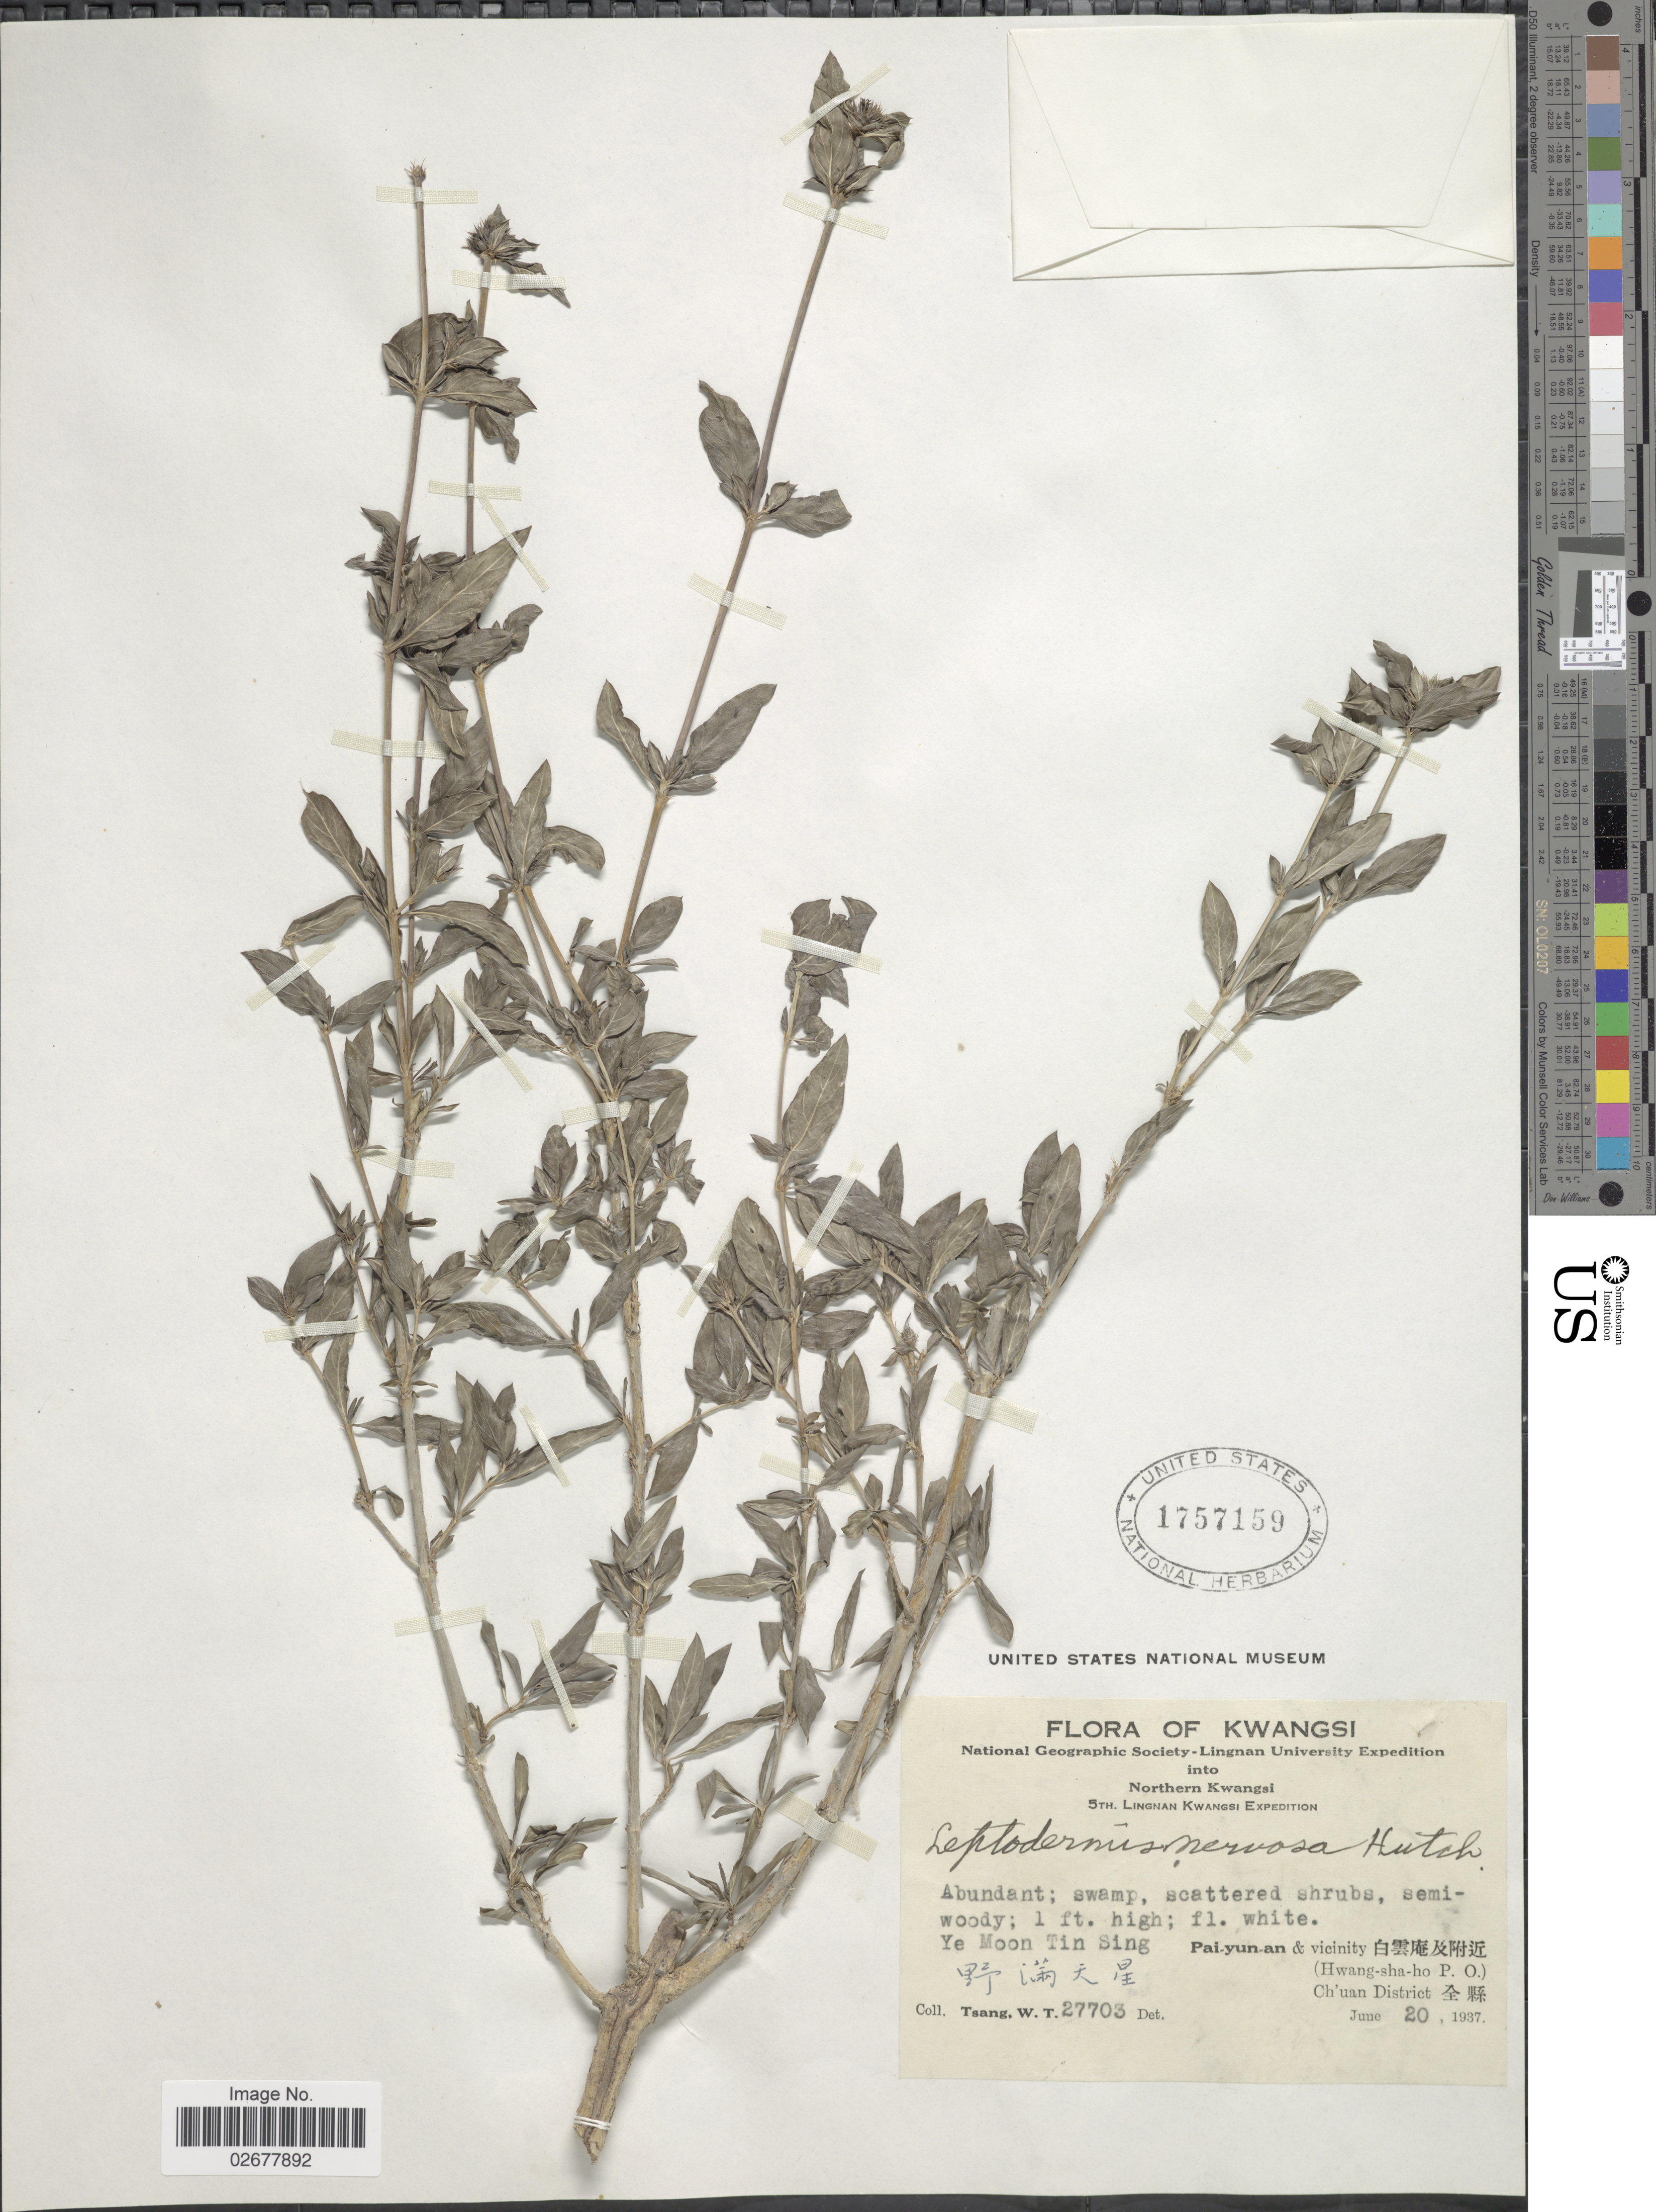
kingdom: Plantae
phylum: Tracheophyta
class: Magnoliopsida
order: Gentianales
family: Rubiaceae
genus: Serissa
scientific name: Serissa serrisoides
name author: (DC.) Druce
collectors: W. T. Tsang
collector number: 27703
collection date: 1937-06-20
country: China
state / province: Guangxi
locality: Kwangsi, Ye Moon Tin Sing, Pai-yun-an & vicinity (Hwang-sha-ho P.O.) Ch'uan District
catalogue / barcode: US 1757159